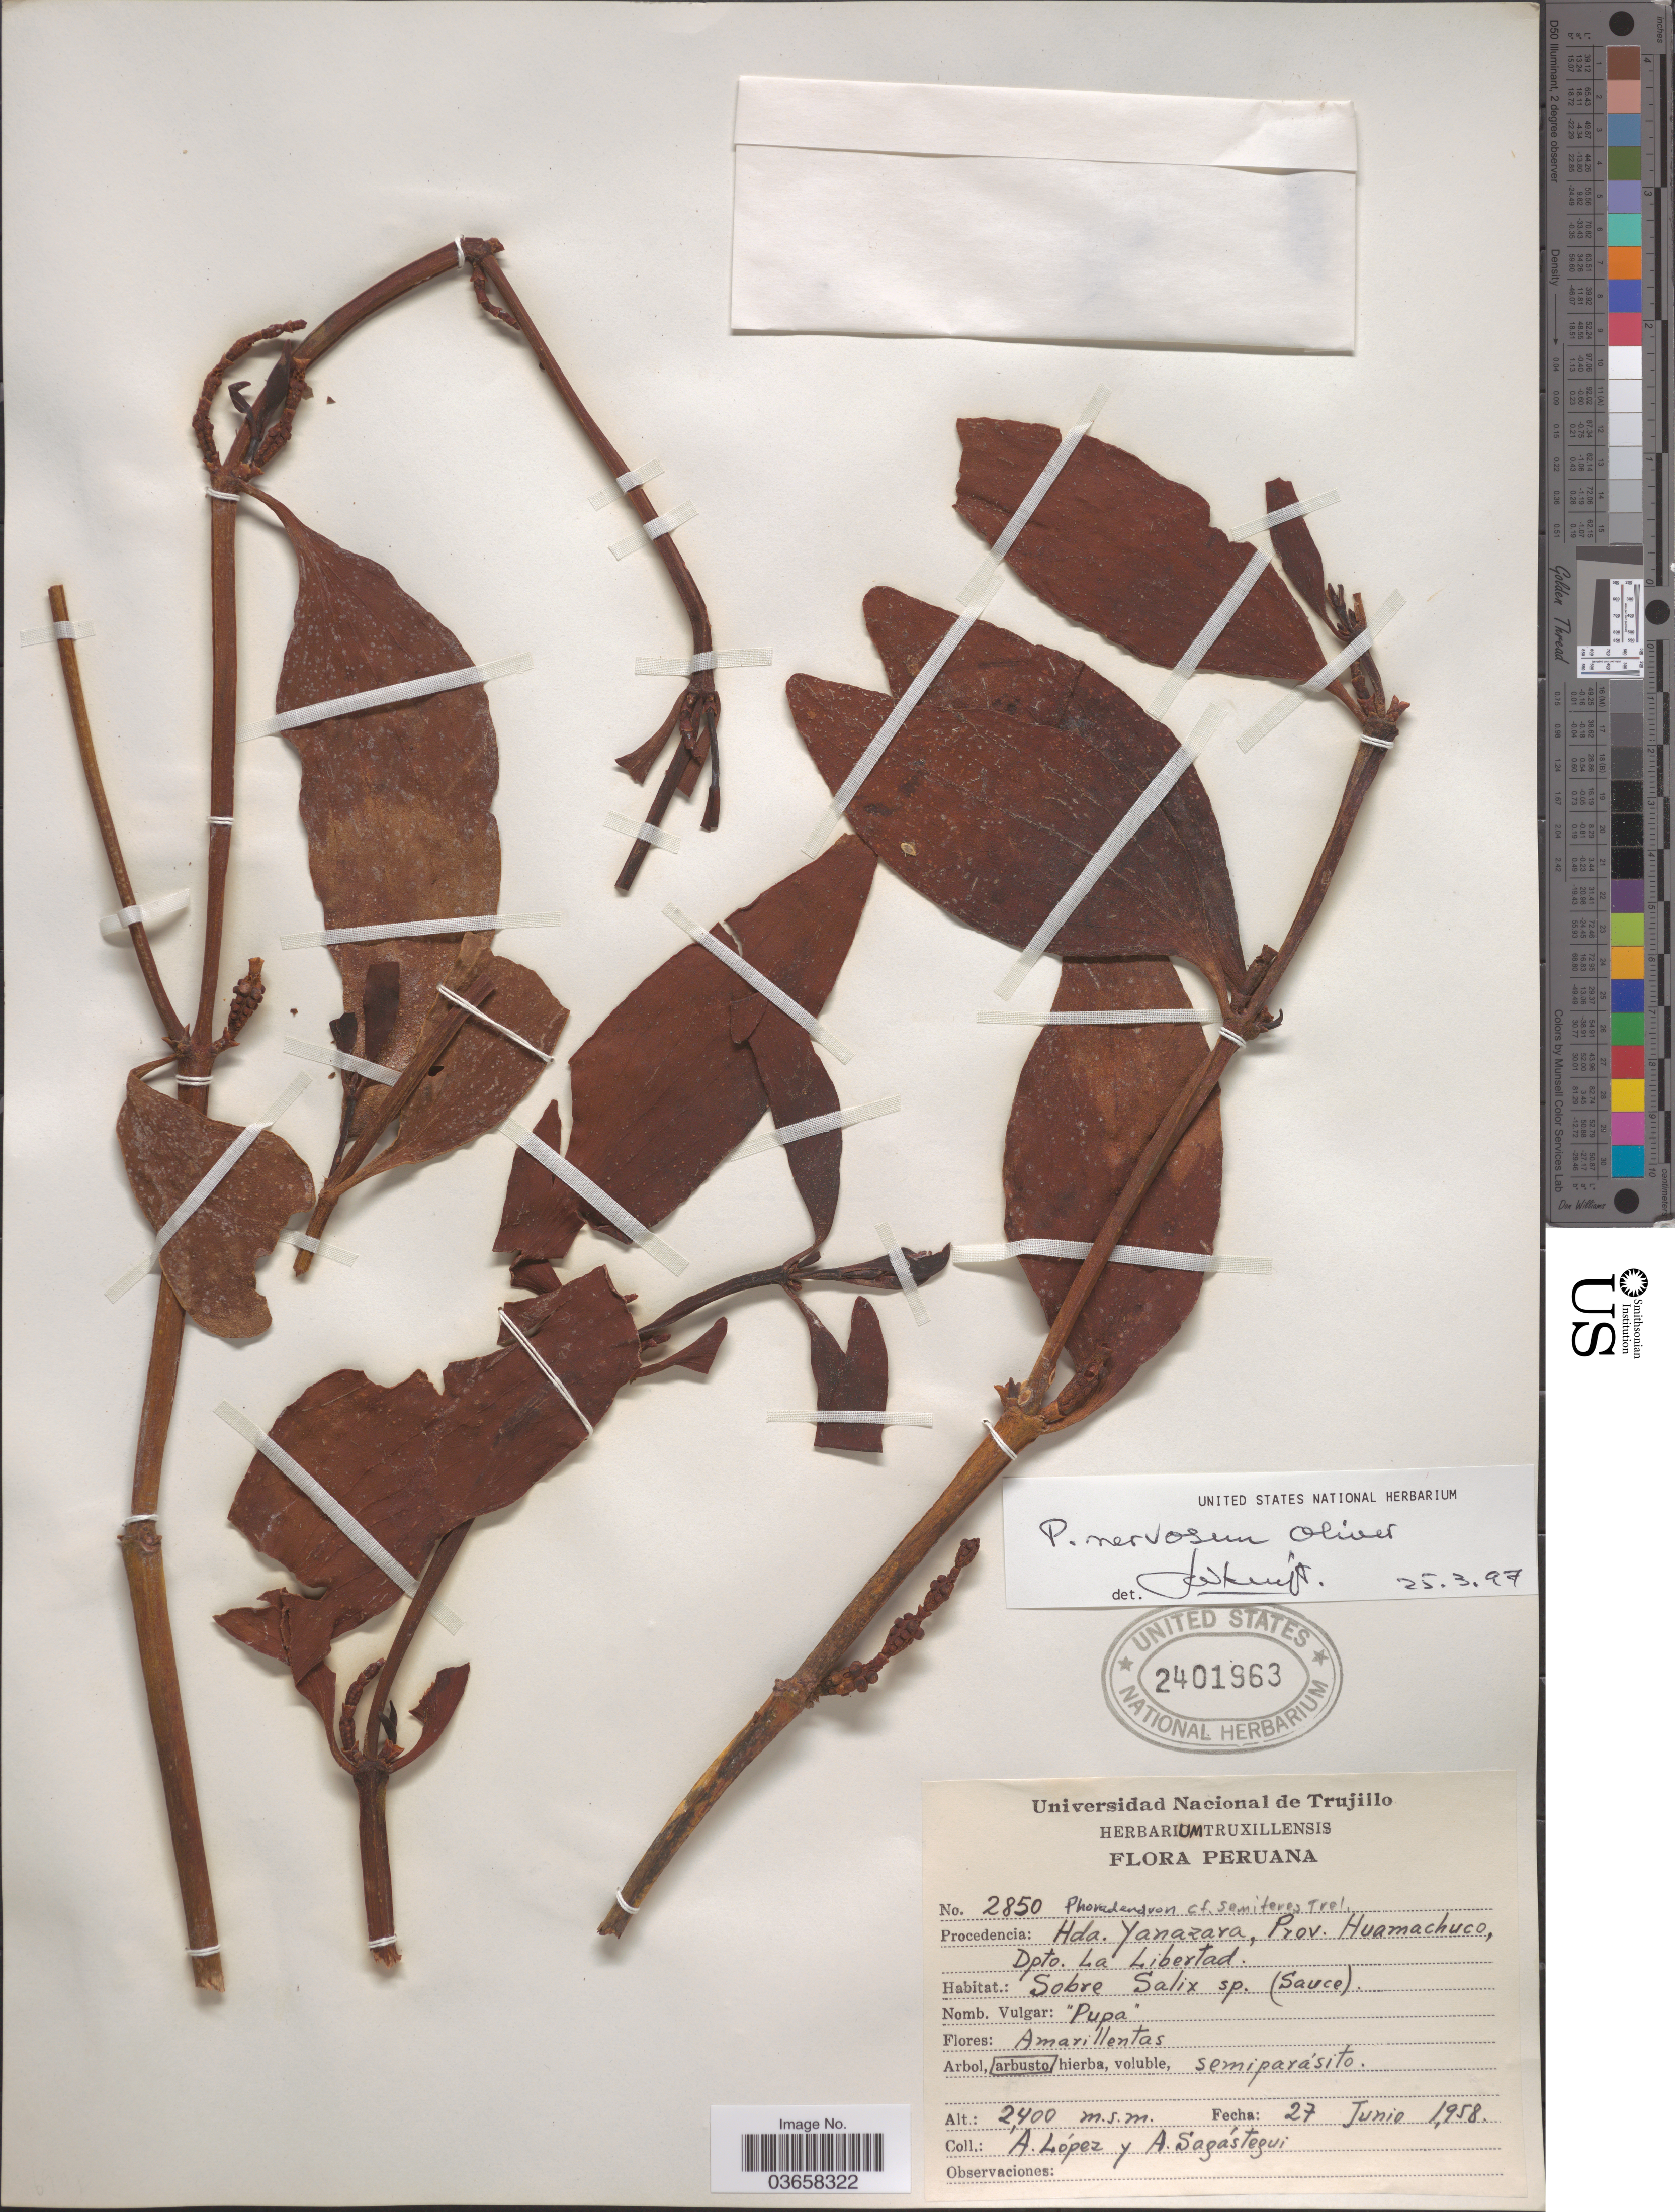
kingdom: Plantae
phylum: Tracheophyta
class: Magnoliopsida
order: Santalales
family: Viscaceae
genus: Phoradendron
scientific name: Phoradendron nervosum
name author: Oliv.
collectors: A. López & A. Sagastegui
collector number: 2850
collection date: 1958-06-27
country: Peru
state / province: La Libertad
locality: Procedencia: Hda. Yanazara, Prov. Huamachuco, Dpto. La Libertad.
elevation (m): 2400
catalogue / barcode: US 2401963